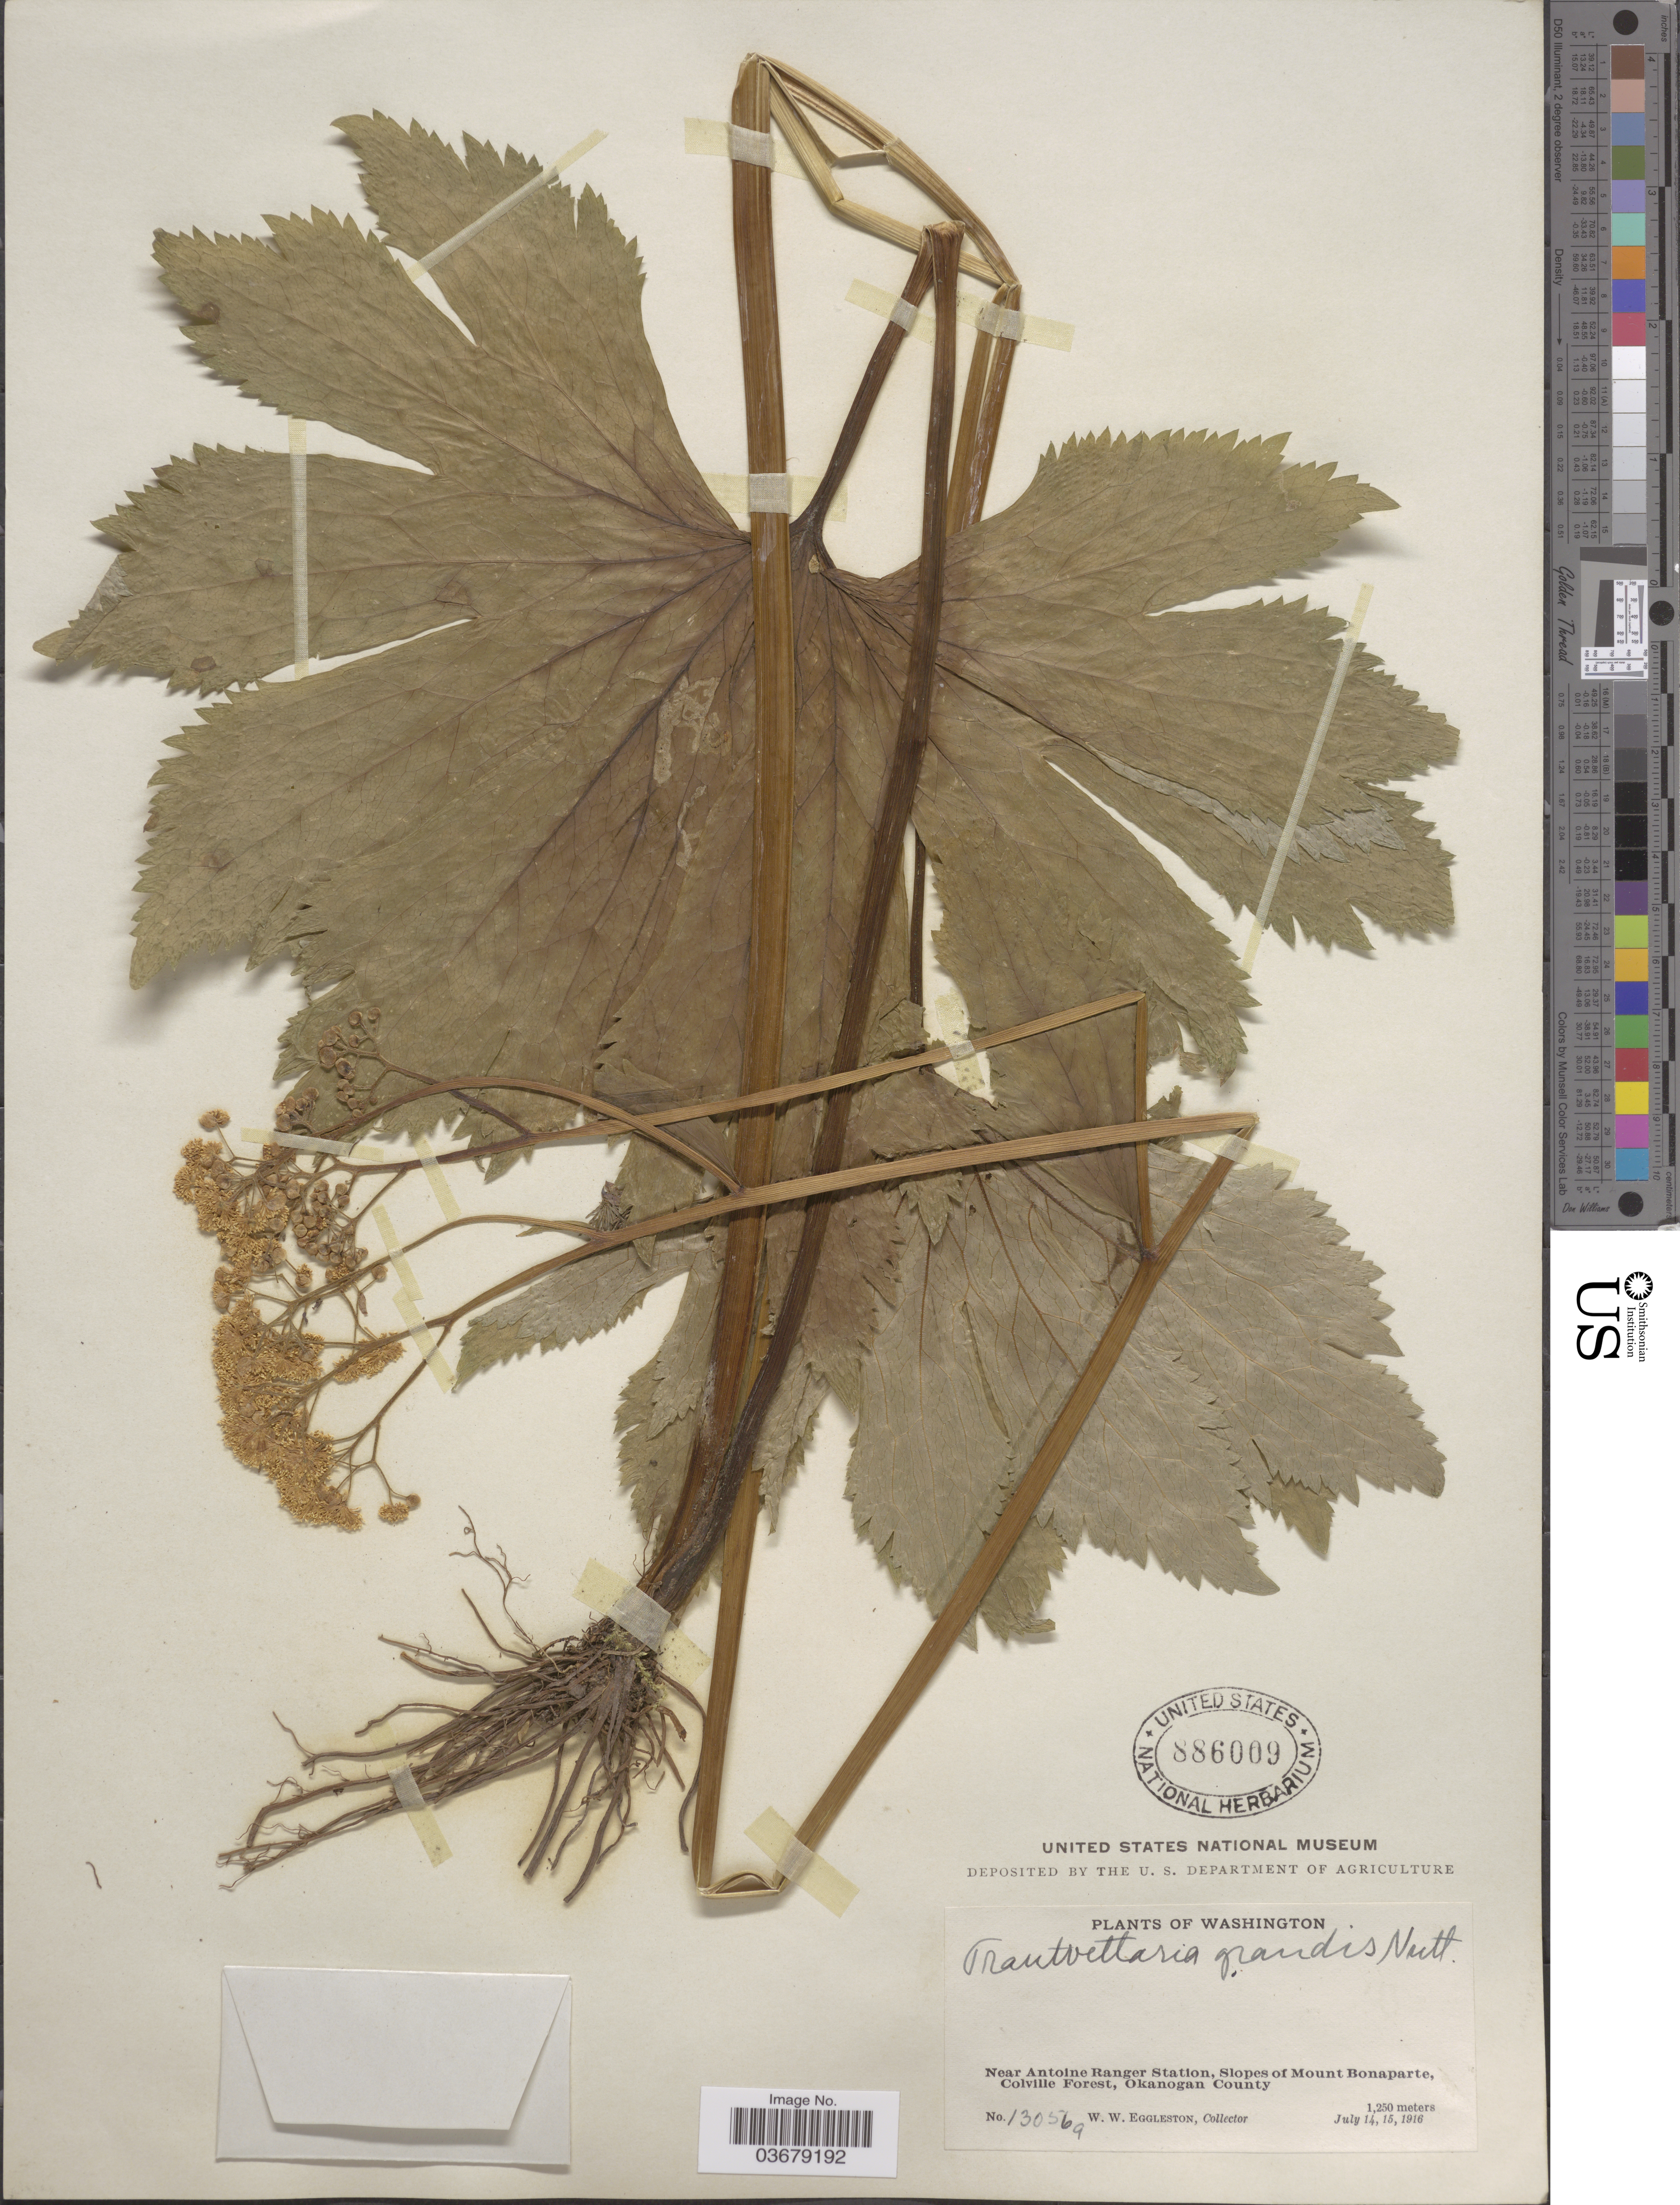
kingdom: Plantae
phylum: Tracheophyta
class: Magnoliopsida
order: Ranunculales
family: Ranunculaceae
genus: Trautvetteria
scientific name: Trautvetteria caroliniensis var. grandis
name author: (Water) Vail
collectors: W. W. Eggleston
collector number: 130569*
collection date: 1916-07-14/1916-07-15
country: United States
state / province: Washington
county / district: Okanogan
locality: Near Antoine Ranger Station, Slopes of Mount Bonaparte, Colville Forest, Okanogan County.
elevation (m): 1250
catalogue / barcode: US 886009